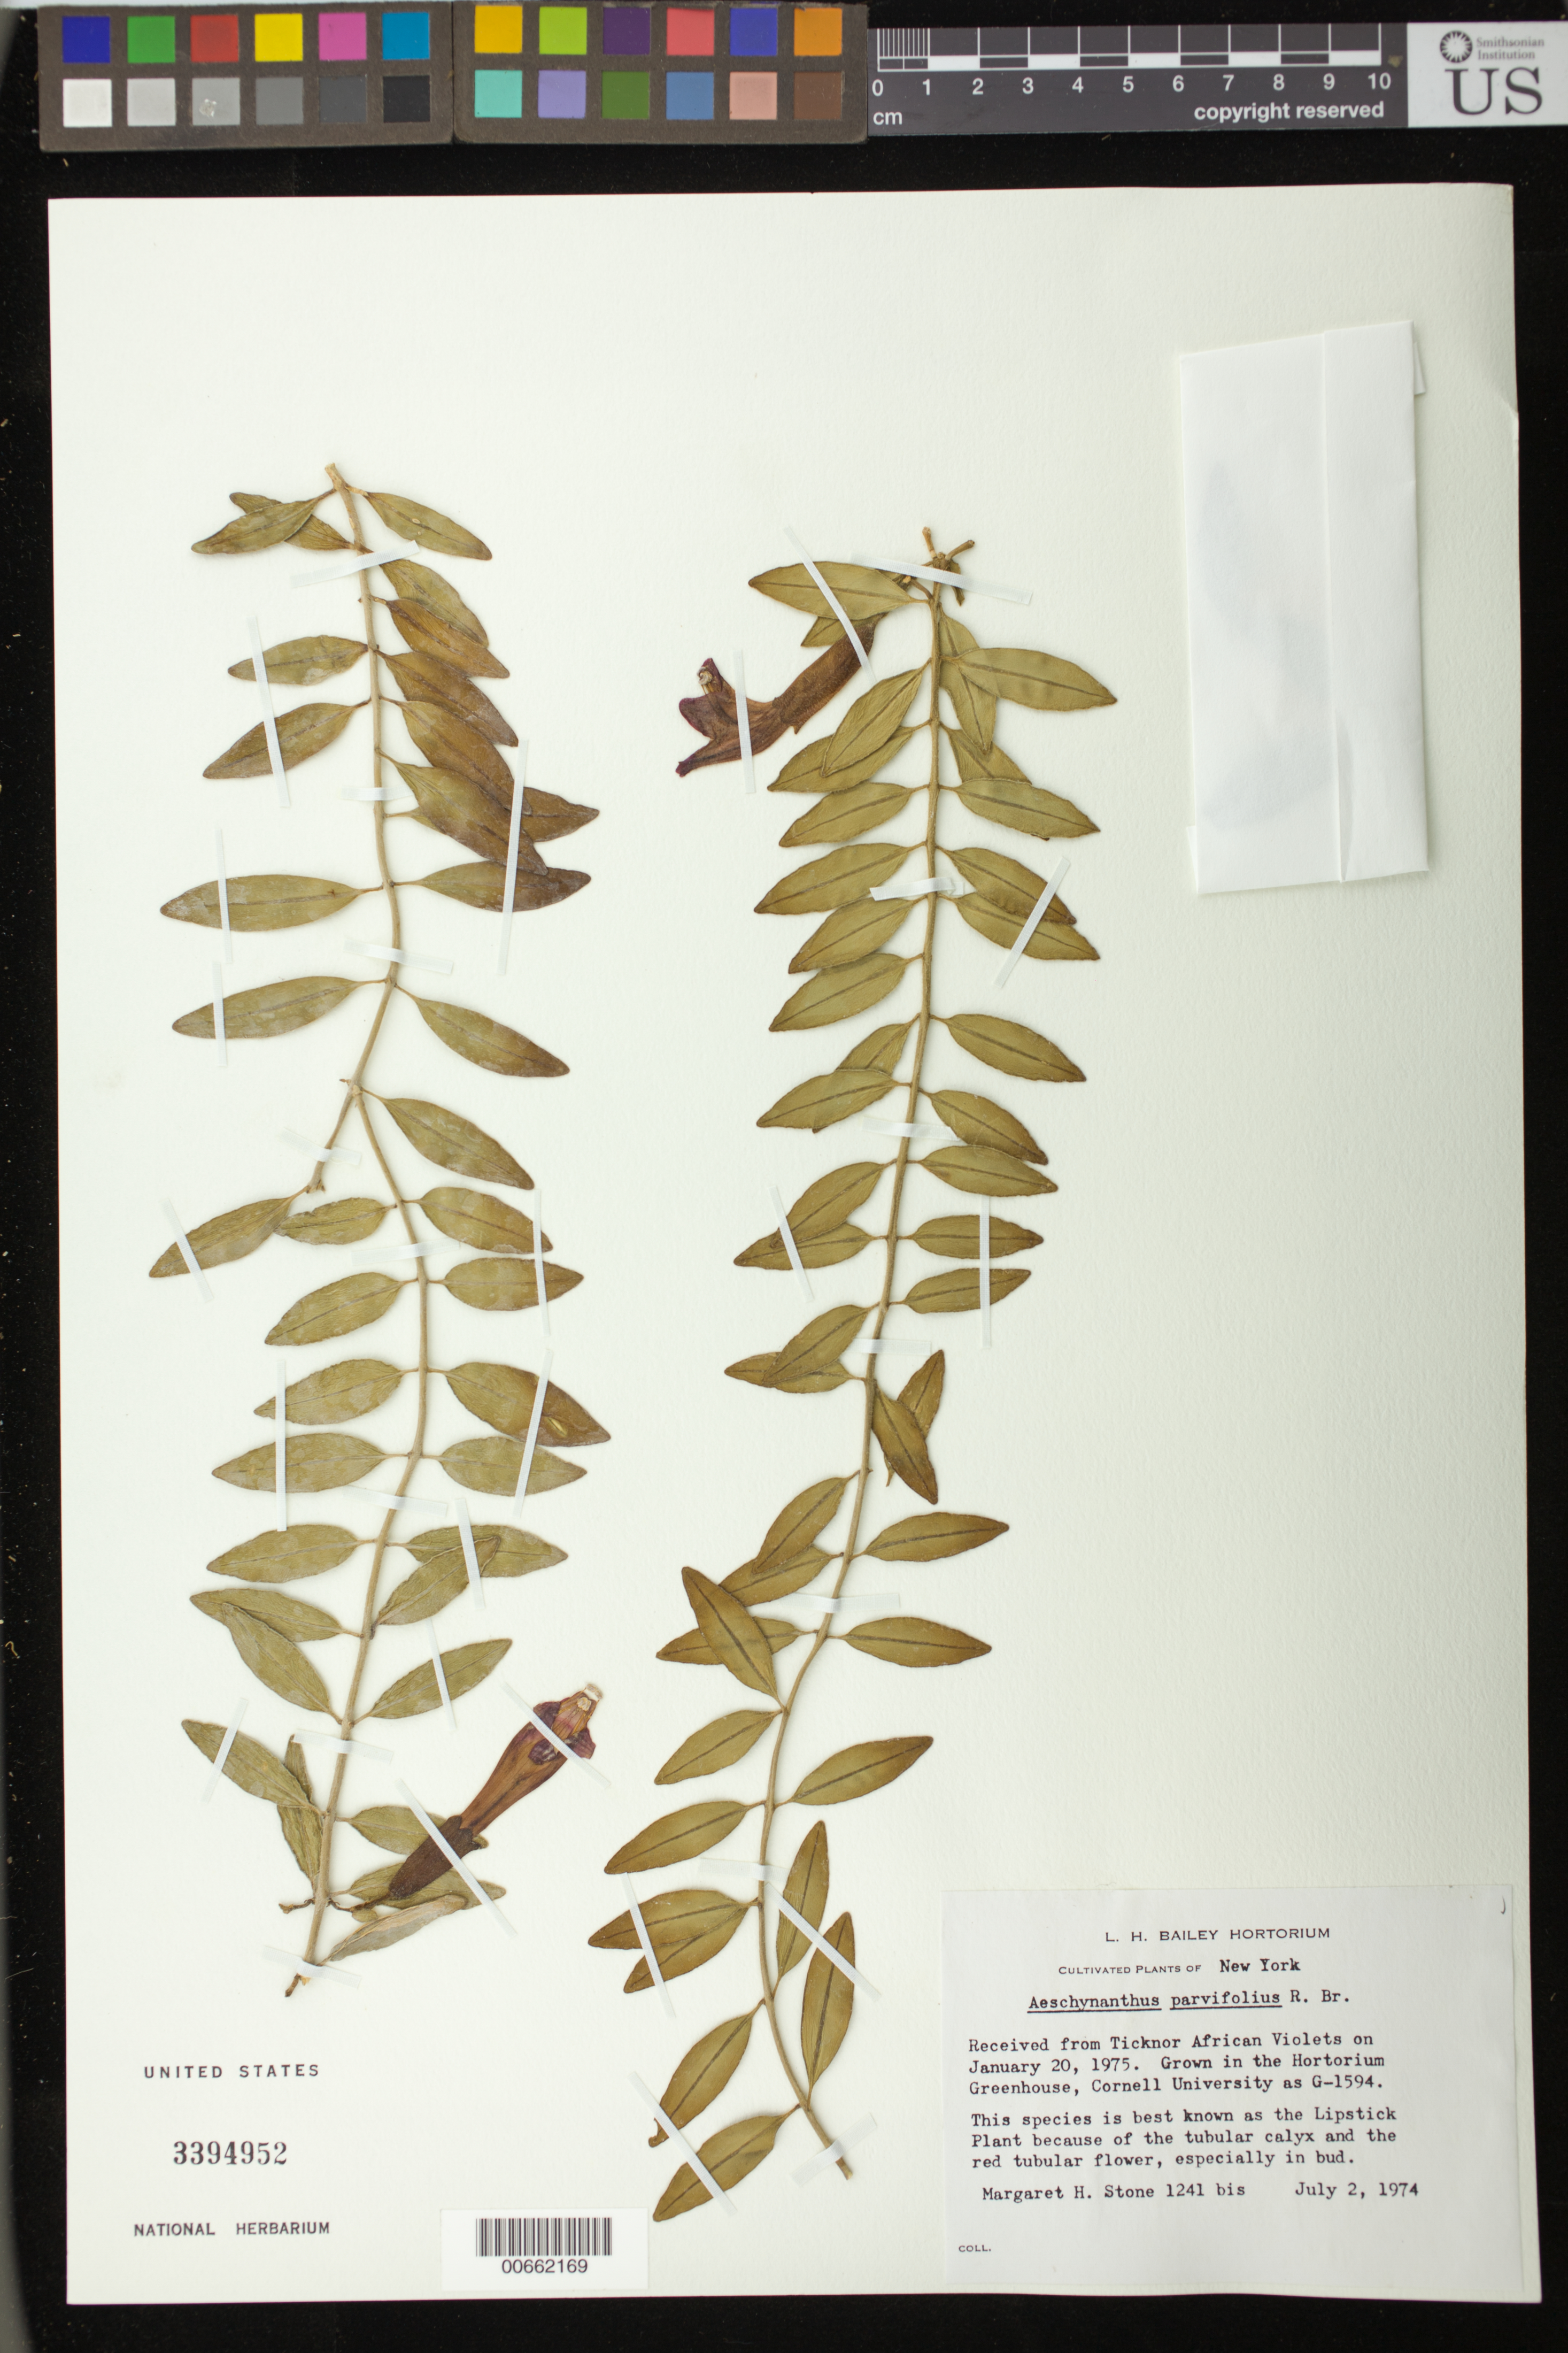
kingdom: Plantae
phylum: Tracheophyta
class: Magnoliopsida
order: Lamiales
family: Gesneriaceae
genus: Aeschynanthus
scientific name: Aeschynanthus parvifolius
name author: R. Br.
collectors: M. Stone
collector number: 1241 bis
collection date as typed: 02 Jul 1974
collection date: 1974-07-02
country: United States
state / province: New York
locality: Grown in the Hortorium Greenhouse, Cornell University [Ithaca, New York]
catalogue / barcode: US 3394952